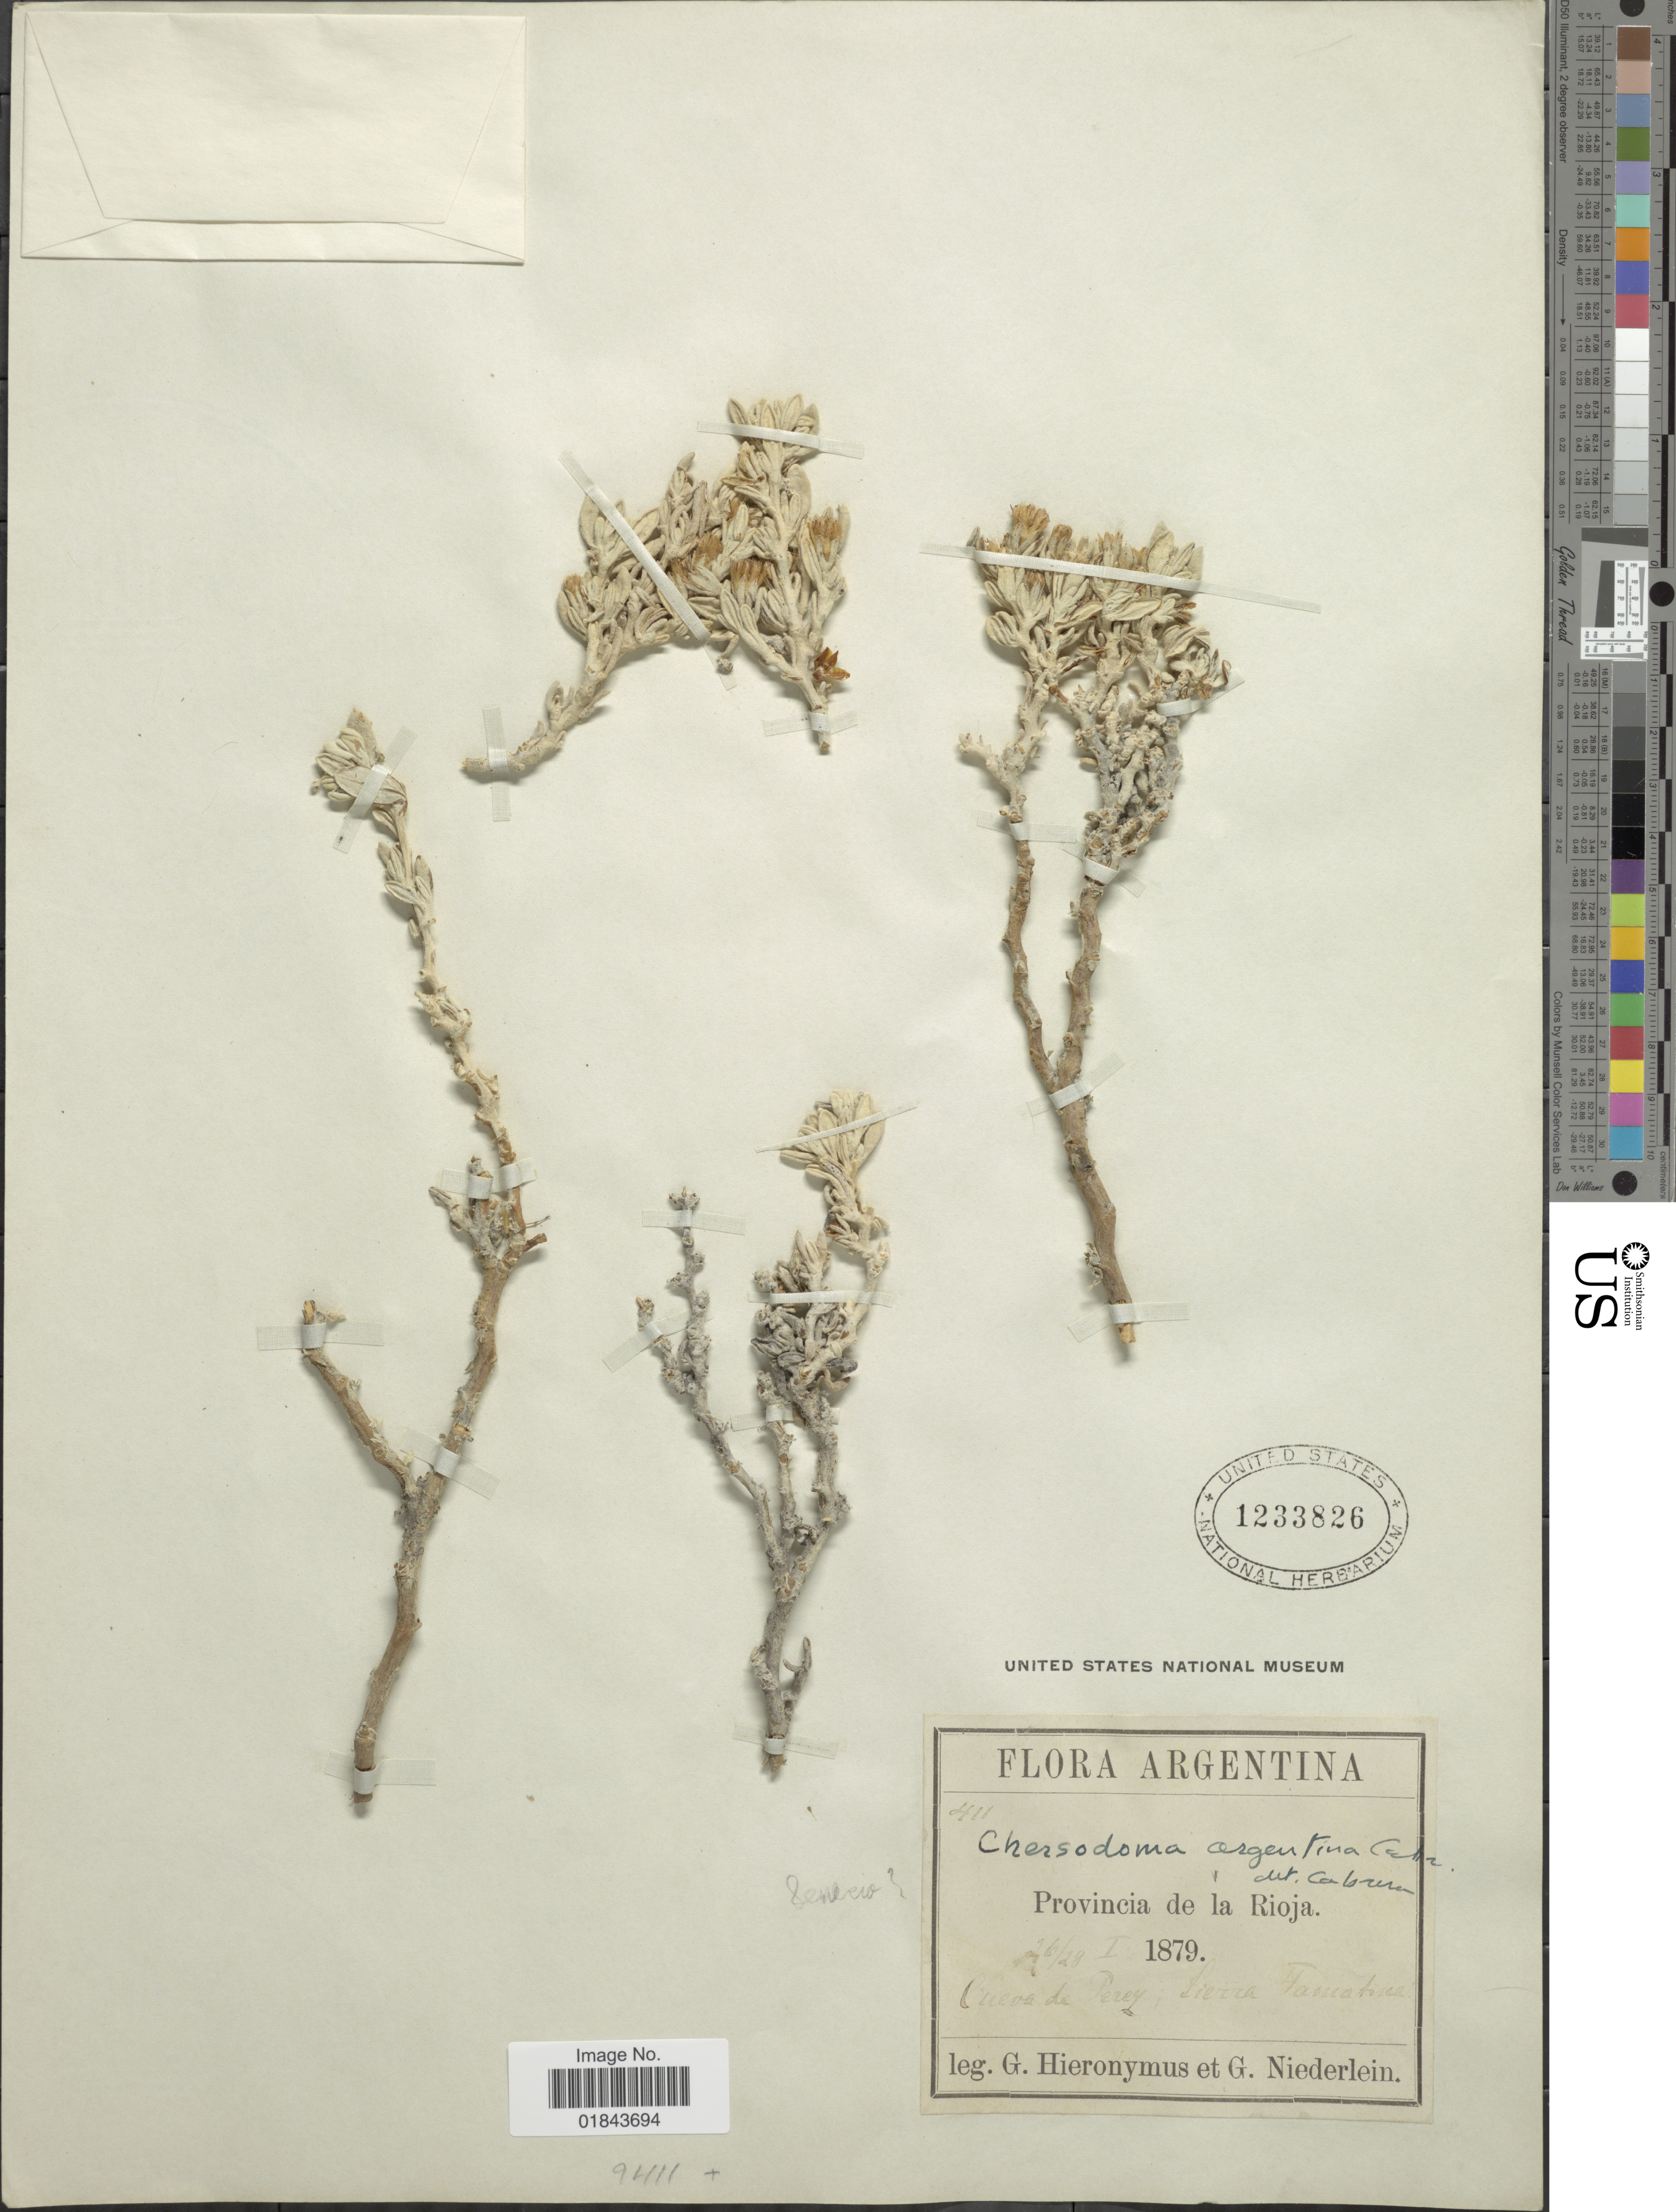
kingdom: Plantae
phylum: Tracheophyta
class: Magnoliopsida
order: Asterales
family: Asteraceae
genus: Chersodoma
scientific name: Chersodoma argentina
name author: Cabrera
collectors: G. H. Hieronymus & G. Niederlein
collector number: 411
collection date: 1879-01-26/1879-01-28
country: Argentina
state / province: La Rioja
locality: Provincia de la Rioja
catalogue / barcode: US 1233826